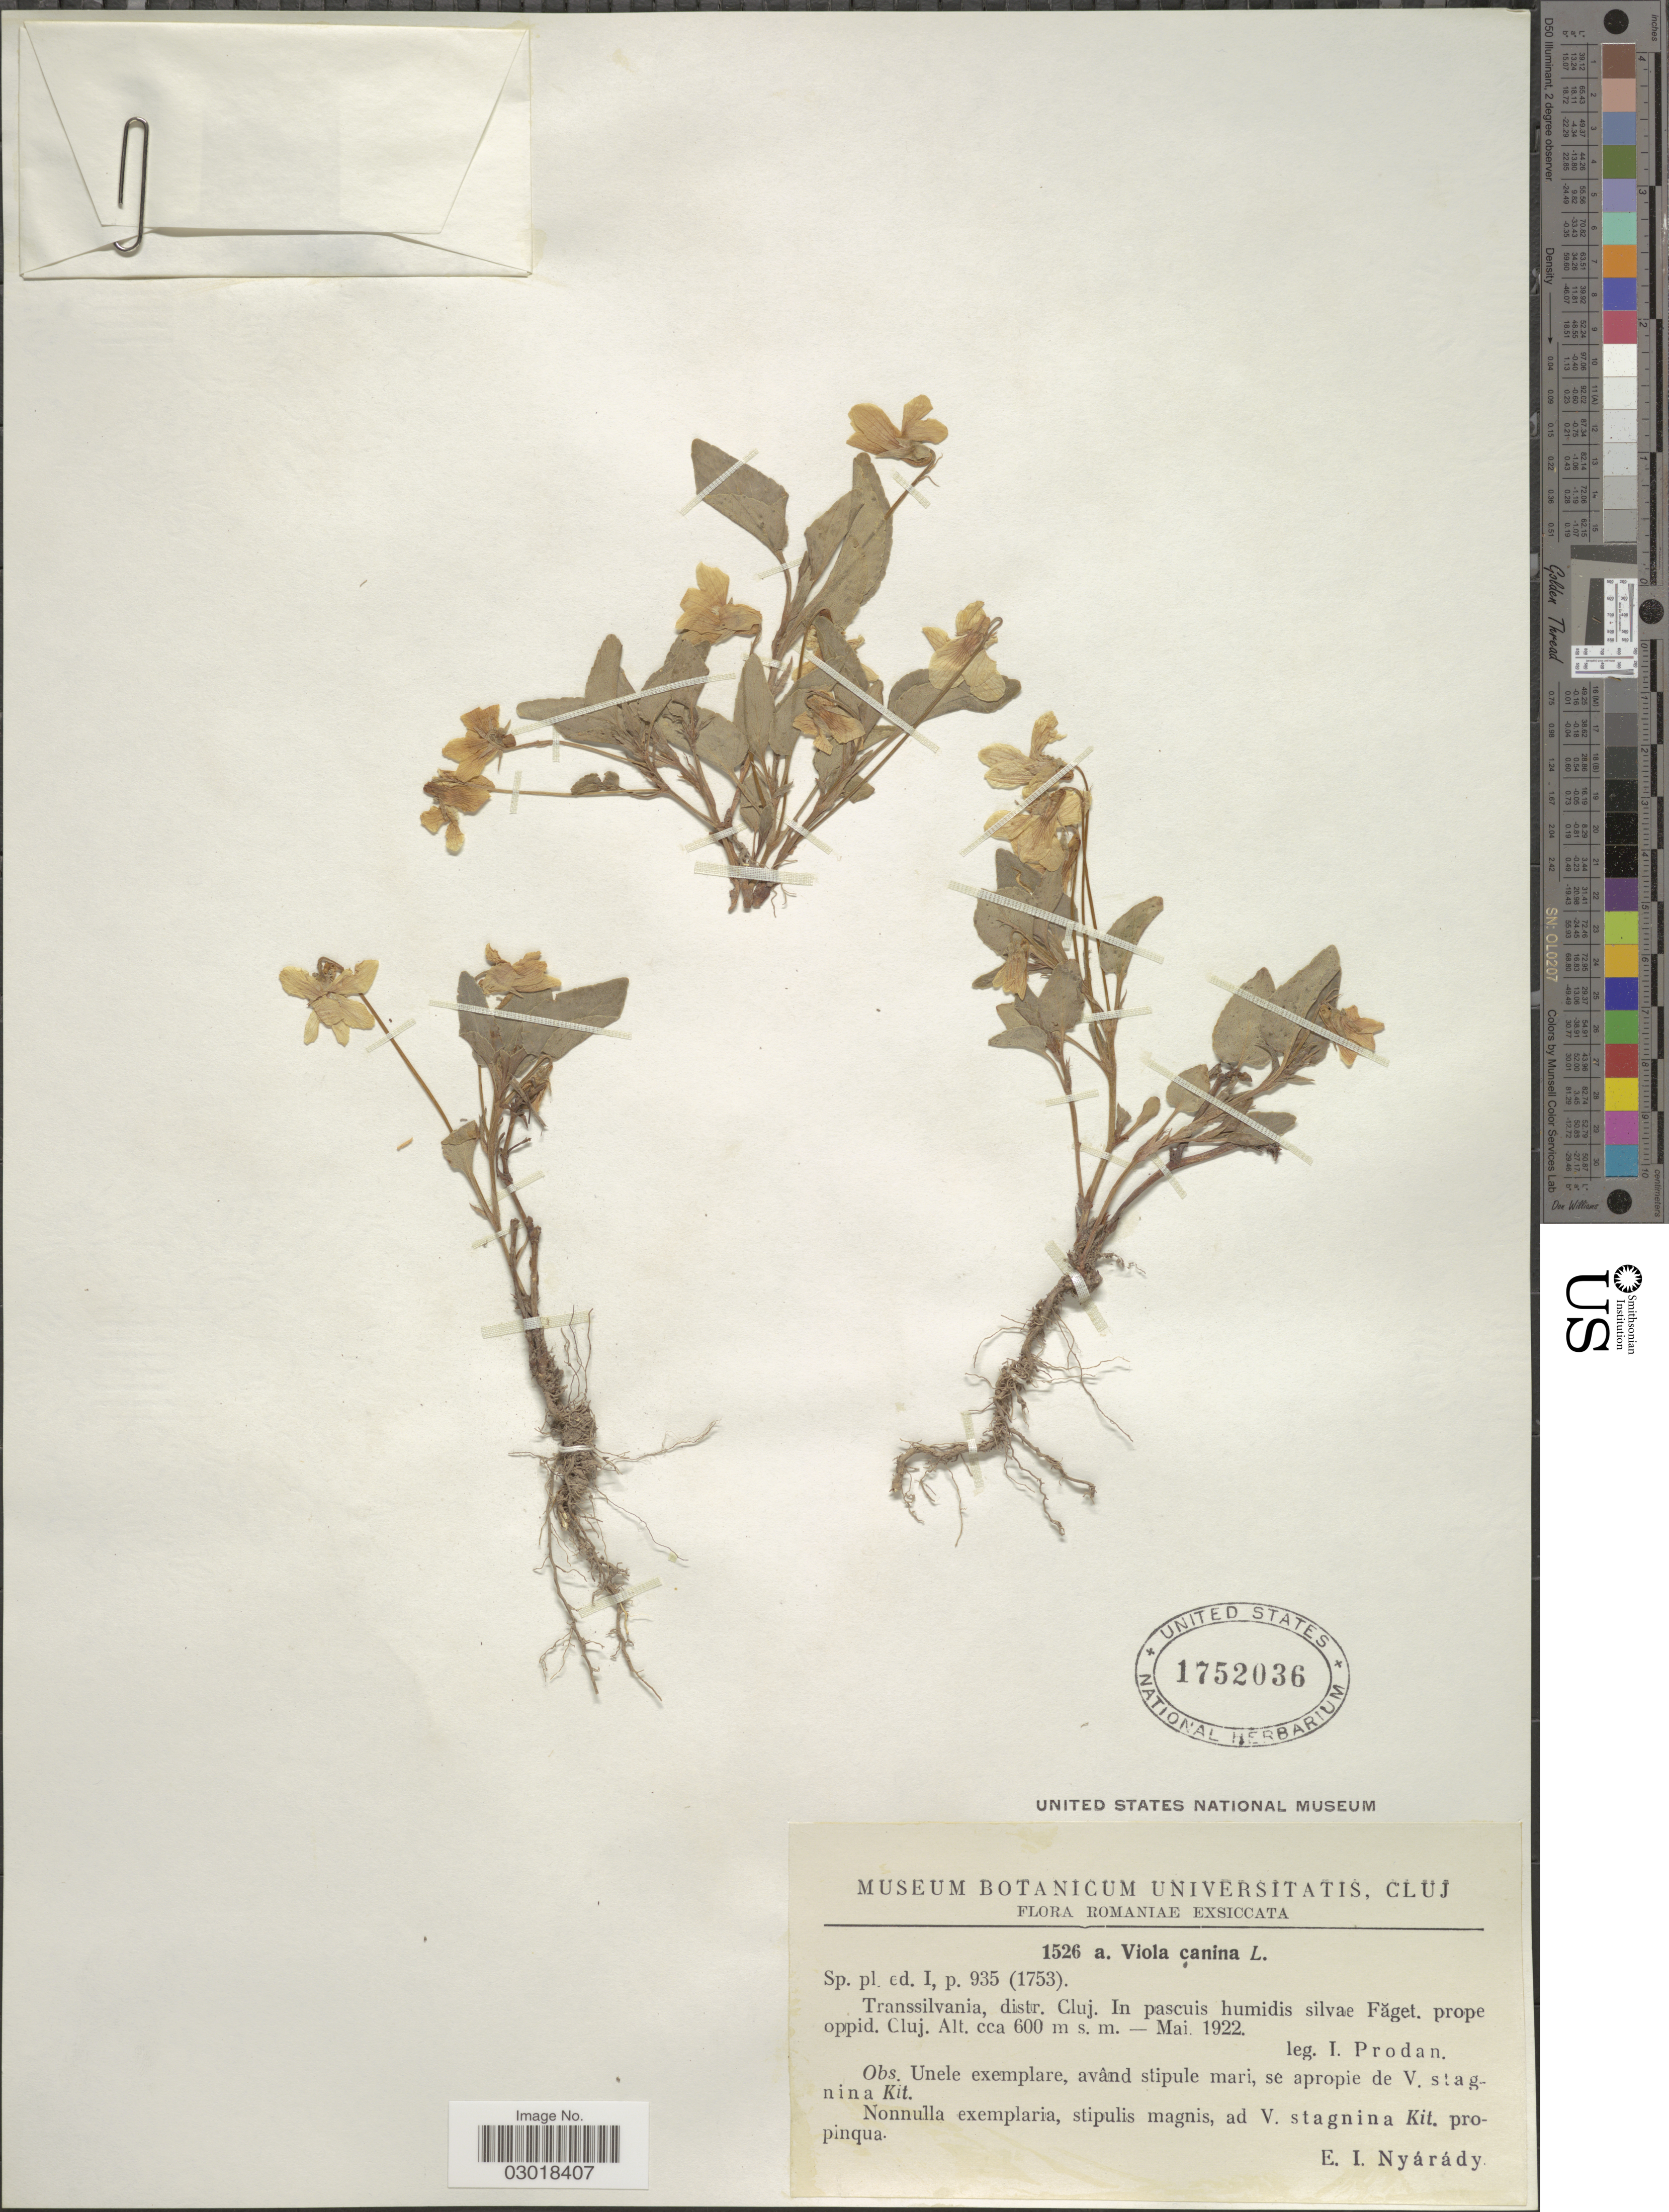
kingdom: Plantae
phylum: Tracheophyta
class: Magnoliopsida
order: Malpighiales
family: Violaceae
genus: Viola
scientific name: Viola canina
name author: L.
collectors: E. Nyárády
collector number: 1526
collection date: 1922-05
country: Romania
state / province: Cluj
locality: Transsilvania, distr. Cluj. In pascuis humidis silvae Faget. prope oppid. Cluj.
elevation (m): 600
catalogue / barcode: US 1752036